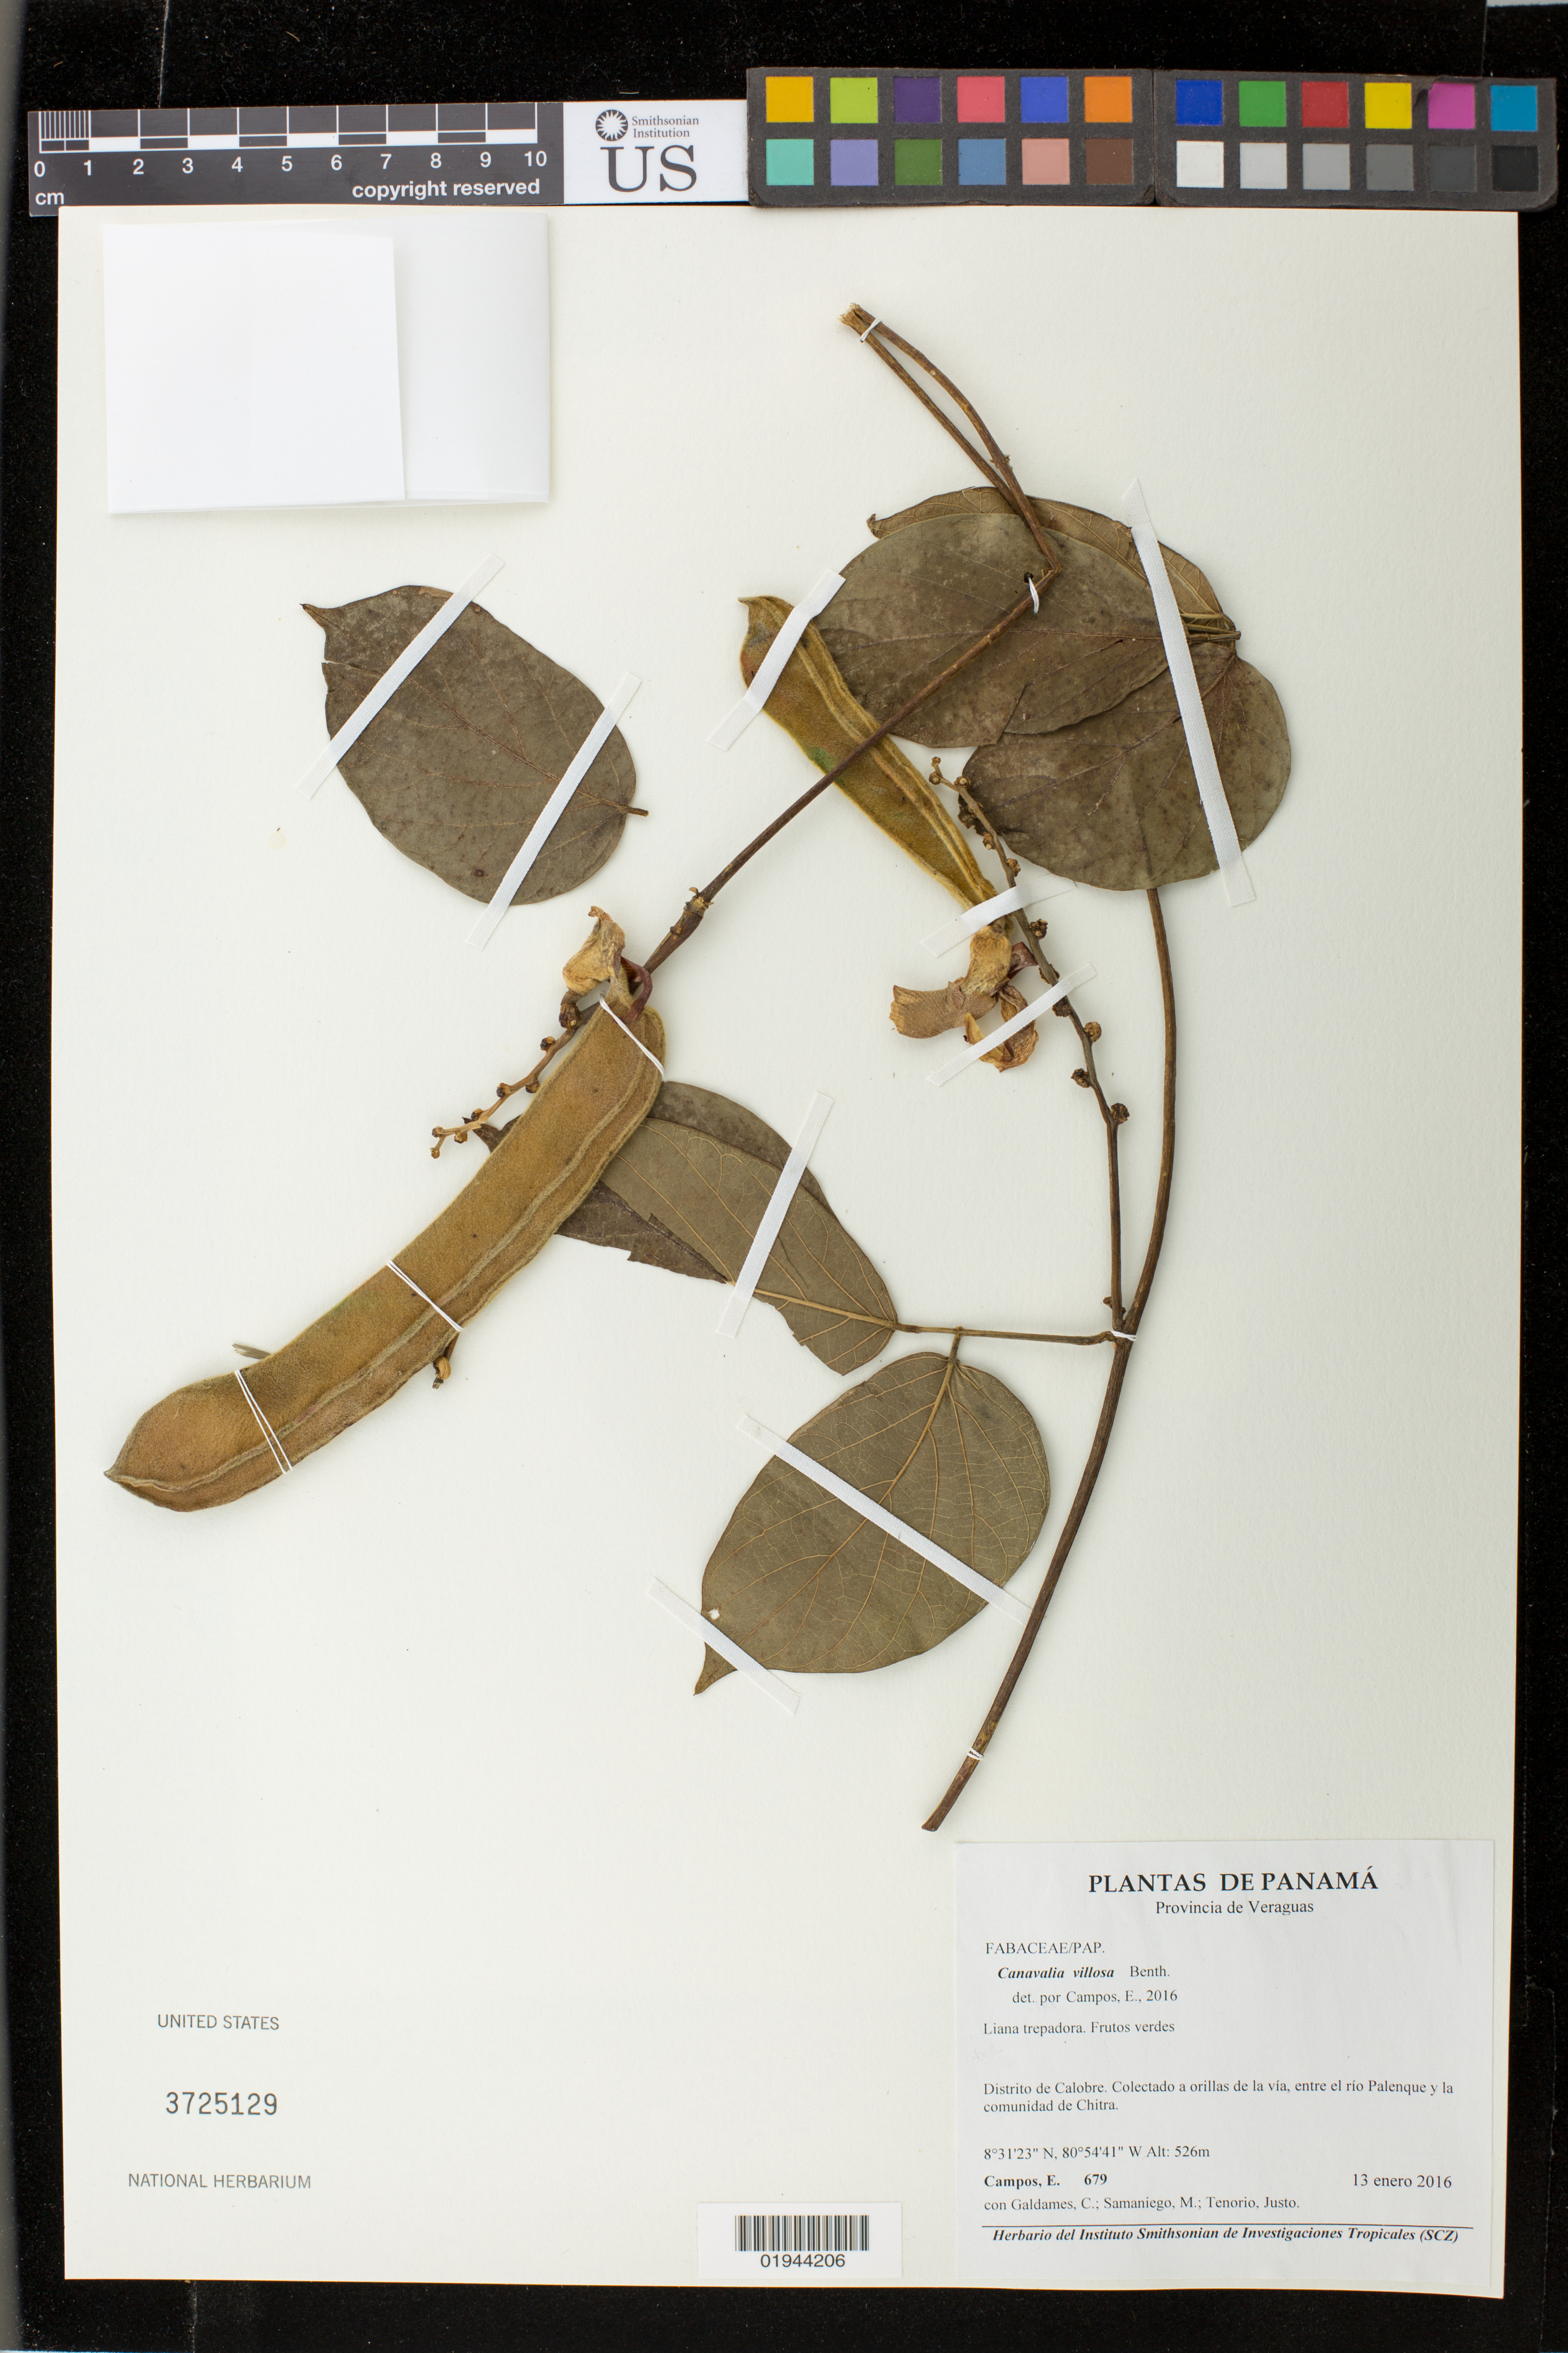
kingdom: Plantae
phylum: Tracheophyta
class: Magnoliopsida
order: Fabales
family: Fabaceae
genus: Canavalia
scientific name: Canavalia villosa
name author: Benth.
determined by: Campos, E.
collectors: E. Campos, C. Galdames, M. Samaniego & J. Tenorio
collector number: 679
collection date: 2016-01-13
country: Panama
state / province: Veraguas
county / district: Calobre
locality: Colectado a orillas de la via, entre el rio Palenque y la comunidad de Chitra.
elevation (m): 526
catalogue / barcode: US 3725129